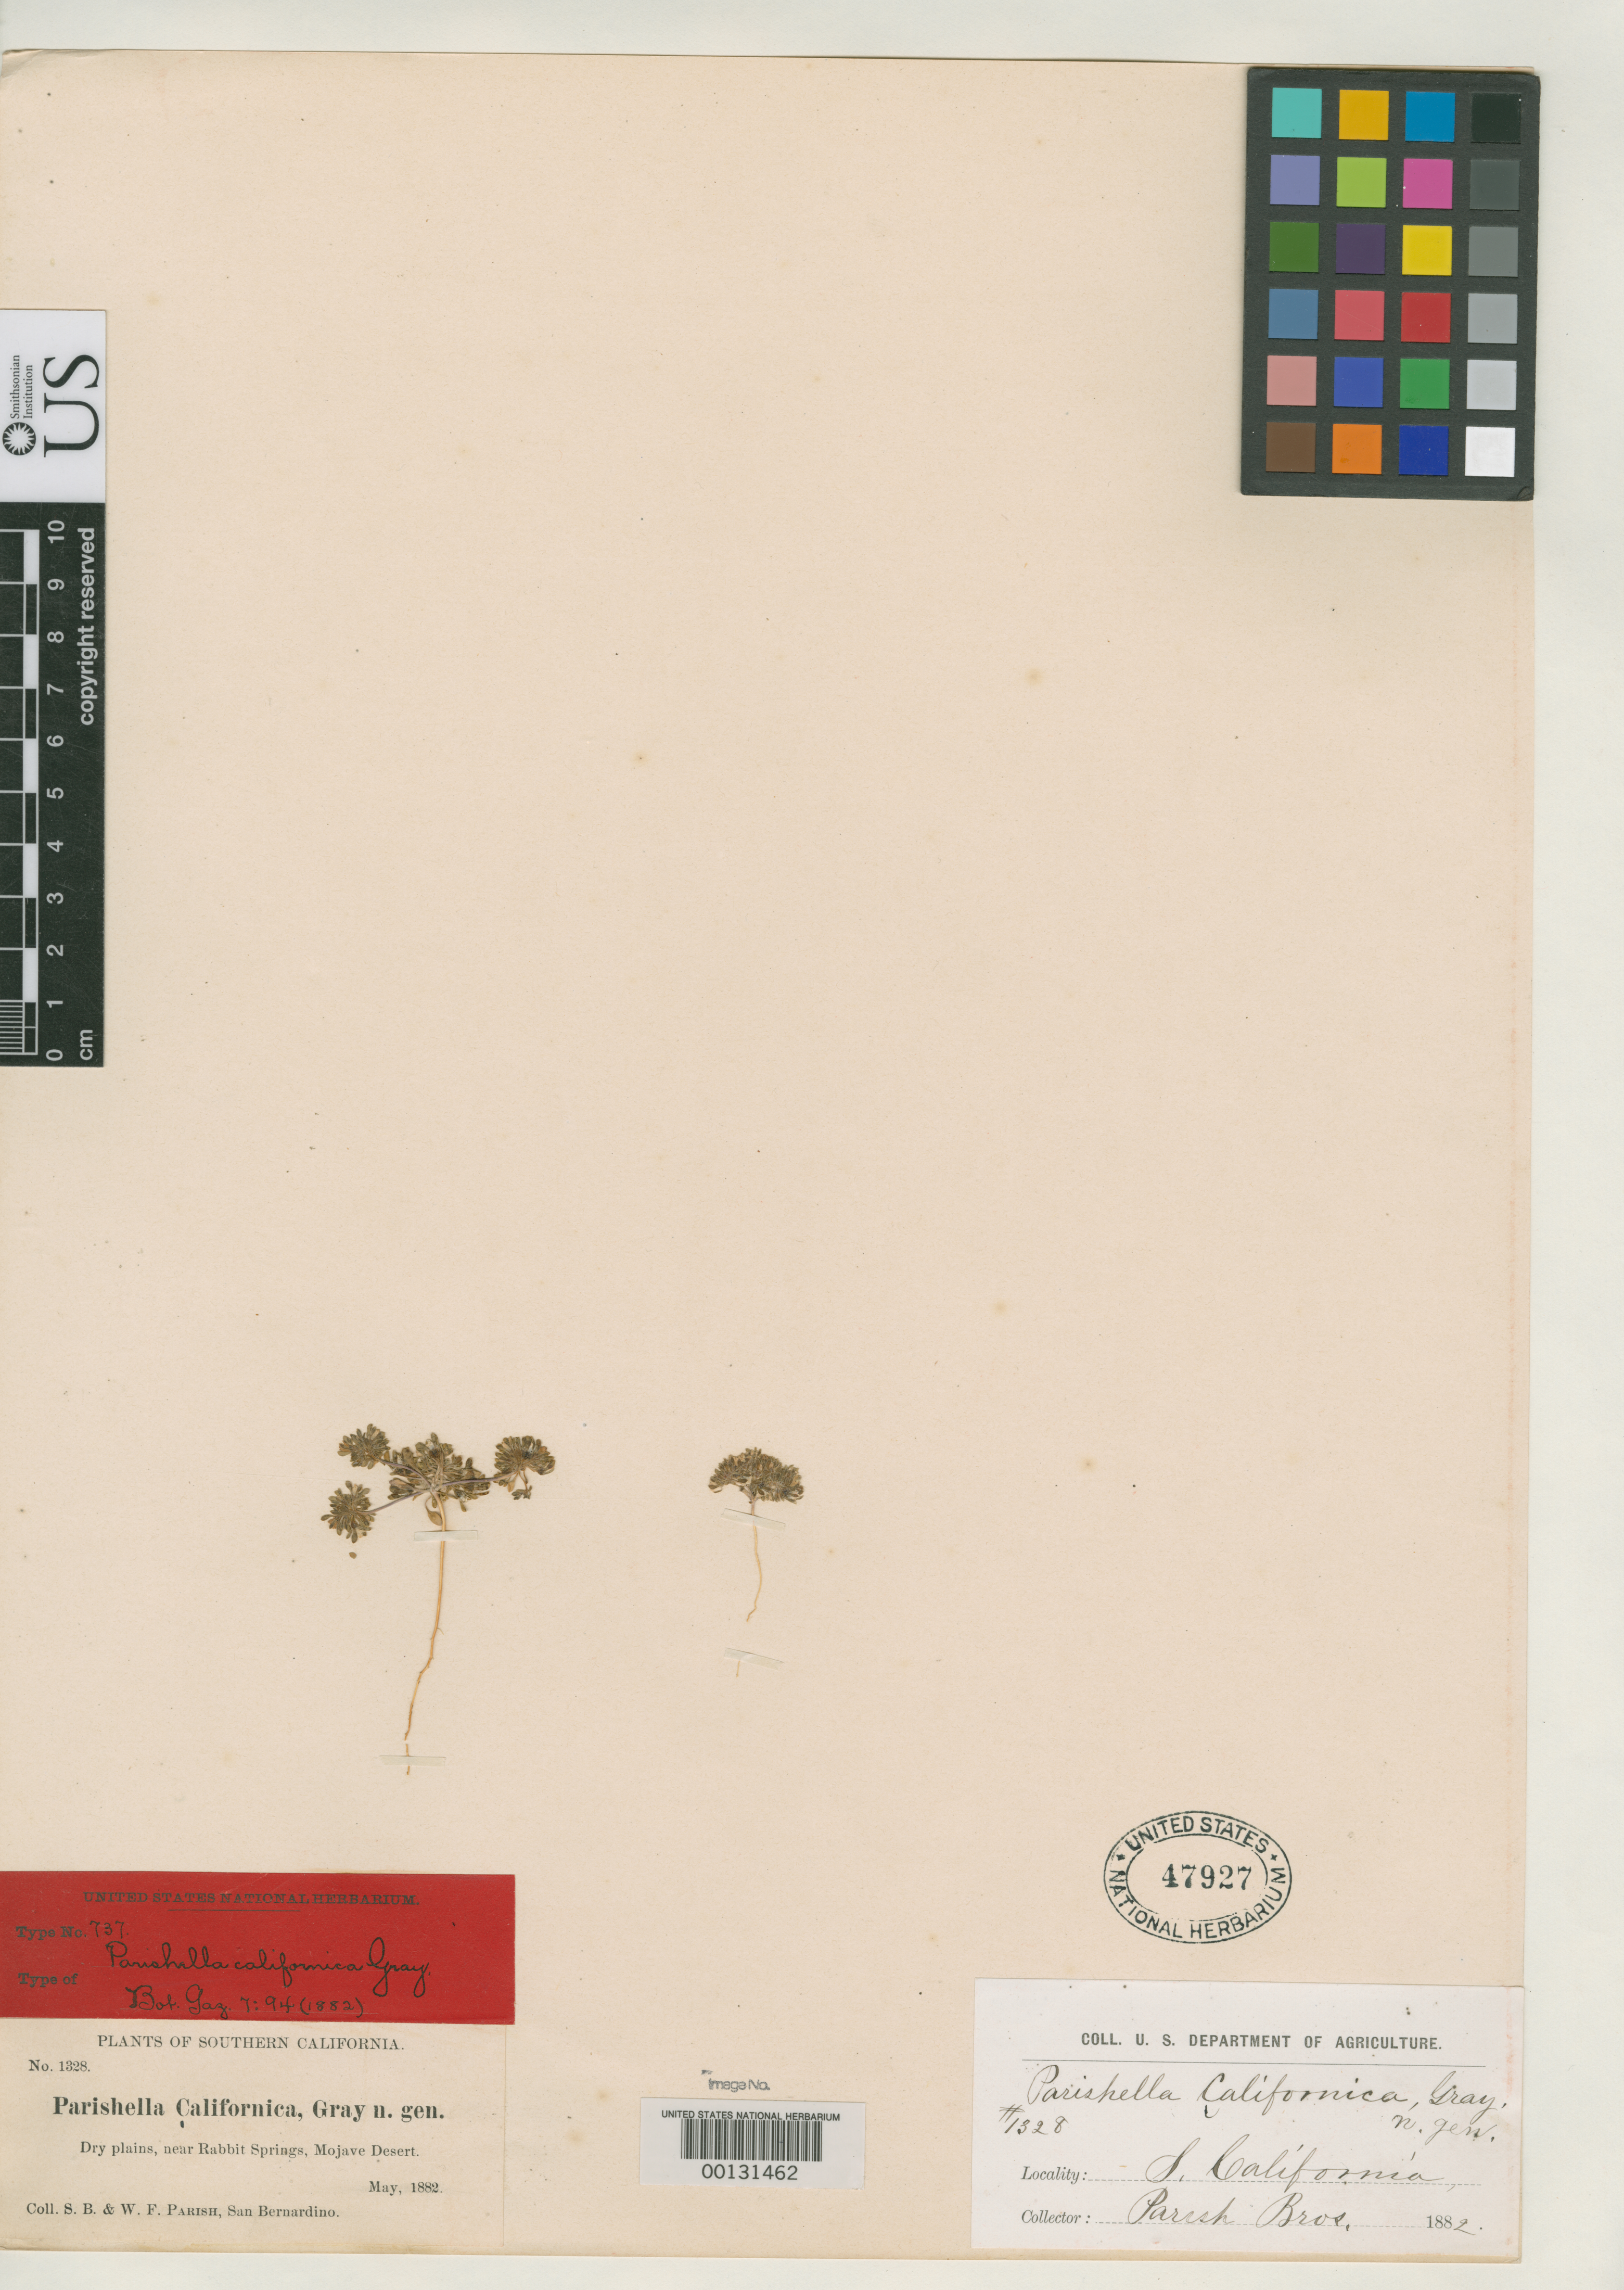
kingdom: Plantae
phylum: Tracheophyta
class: Magnoliopsida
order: Asterales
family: Campanulaceae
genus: Parishella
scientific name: Parishella californica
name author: A. Gray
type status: Isolectotype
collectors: S. B. Parish & W. F. Parish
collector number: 1328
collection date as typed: May 1882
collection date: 1882-05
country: United States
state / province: California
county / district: Kern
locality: Rabbit Springs, Mohave Desert.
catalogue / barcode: US 47927